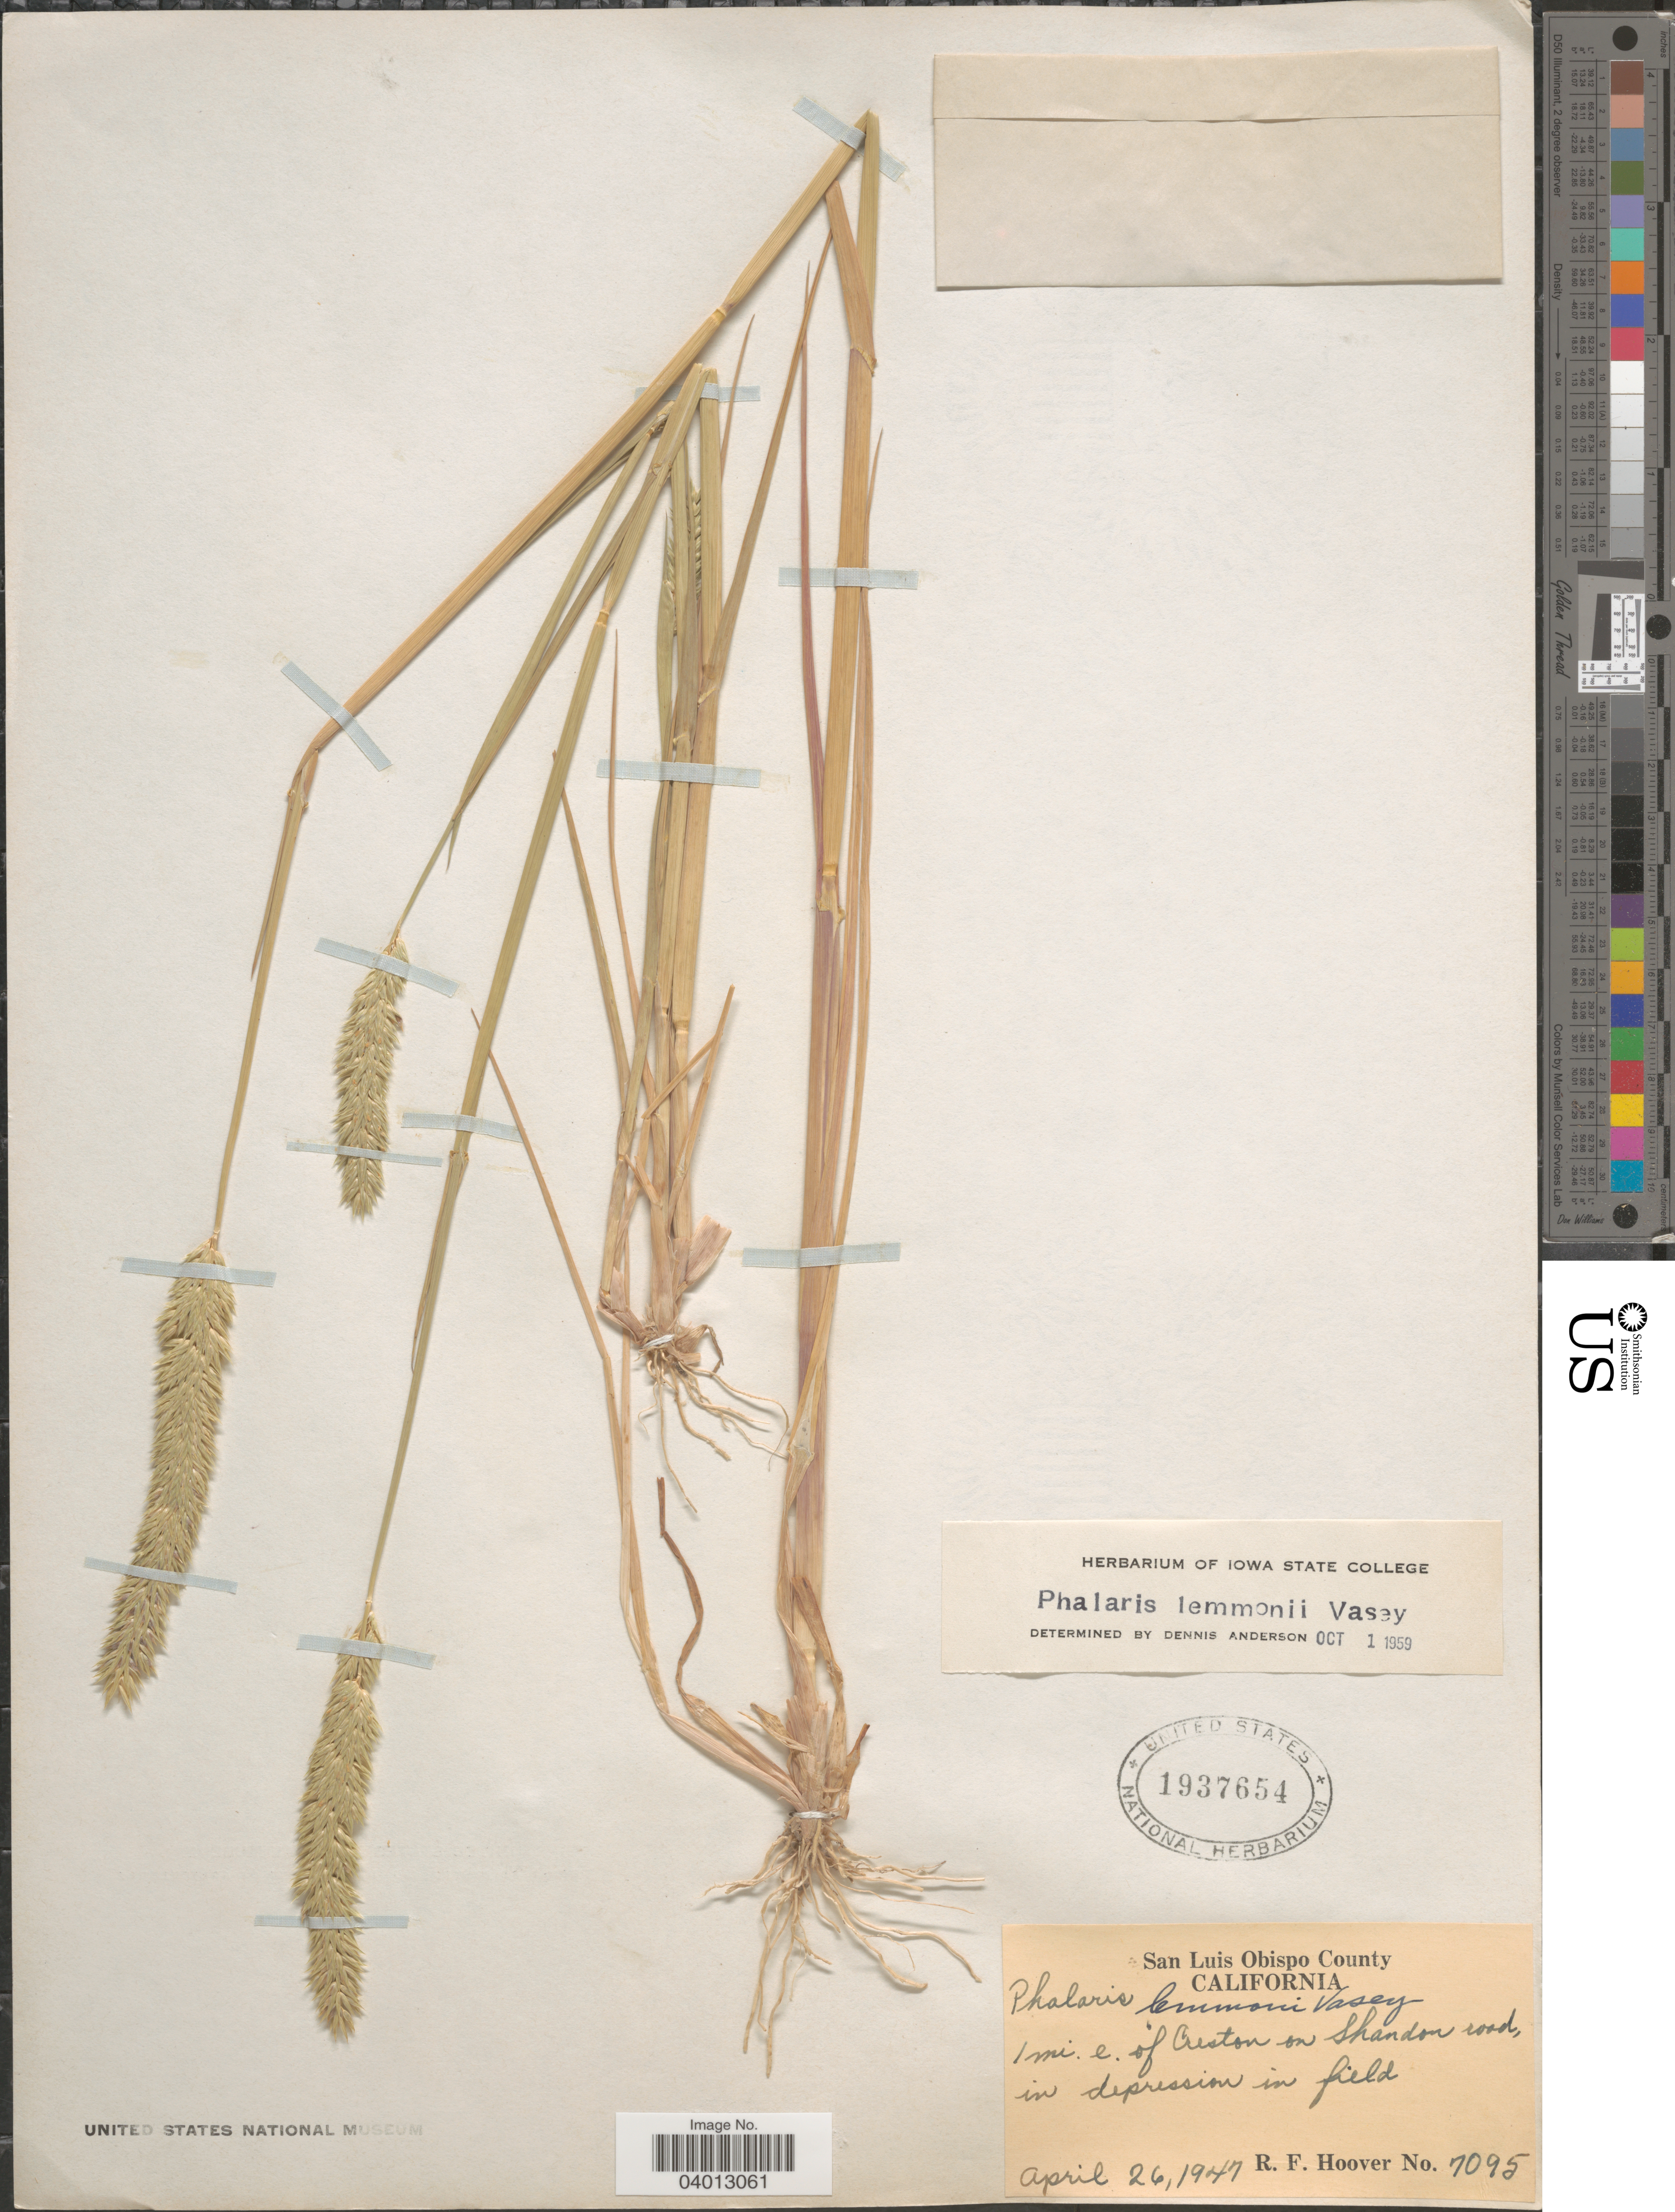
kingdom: Plantae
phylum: Tracheophyta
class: Liliopsida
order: Poales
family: Poaceae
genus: Phalaris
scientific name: Phalaris lemmonii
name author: Vasey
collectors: R. F. Hoover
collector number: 7095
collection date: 1947-04-26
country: United States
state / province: California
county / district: San Luis Obispo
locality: San Luis Obispo County. 1 mi. e. of Creston on Shandon road.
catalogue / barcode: US 1937654